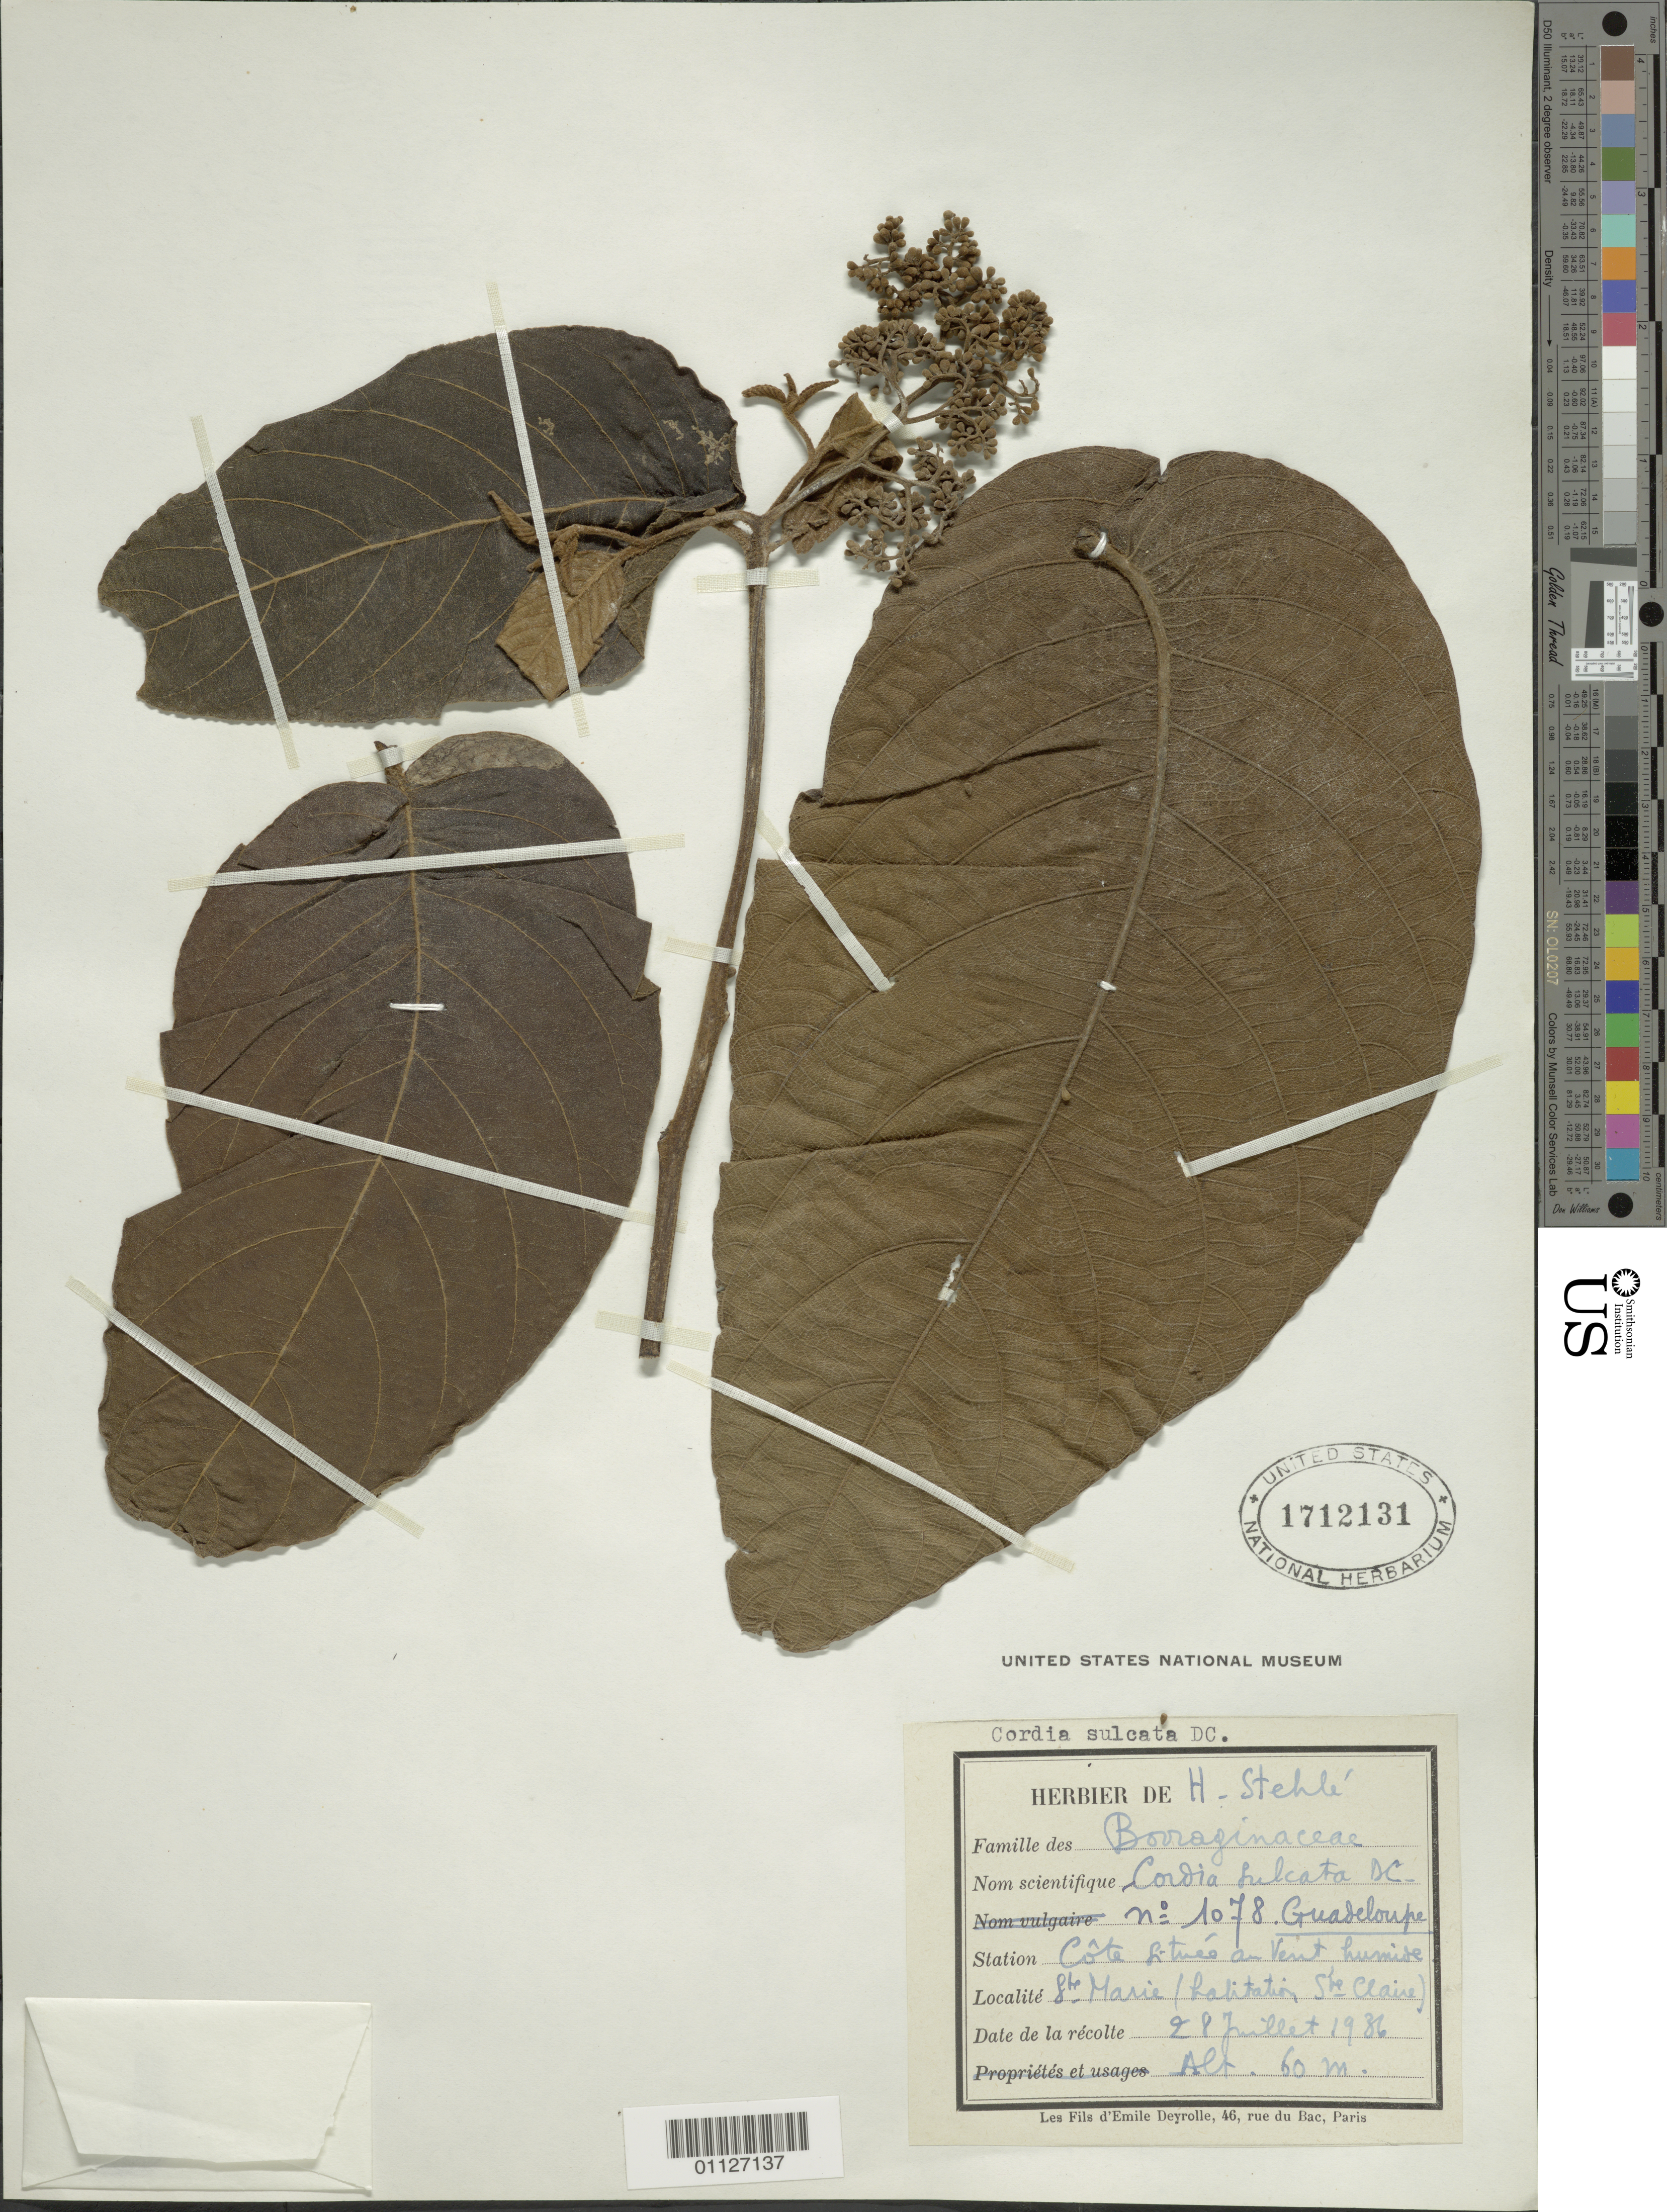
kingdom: Plantae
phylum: Tracheophyta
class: Magnoliopsida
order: Boraginales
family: Cordiaceae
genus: Cordia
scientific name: Cordia sulcata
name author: DC.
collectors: H. Stehlé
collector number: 1078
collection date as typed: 28 Jul 1936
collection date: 1936-07-28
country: Guadeloupe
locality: Ste Marie (habitation Ste Claire)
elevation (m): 60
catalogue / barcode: US 1712131